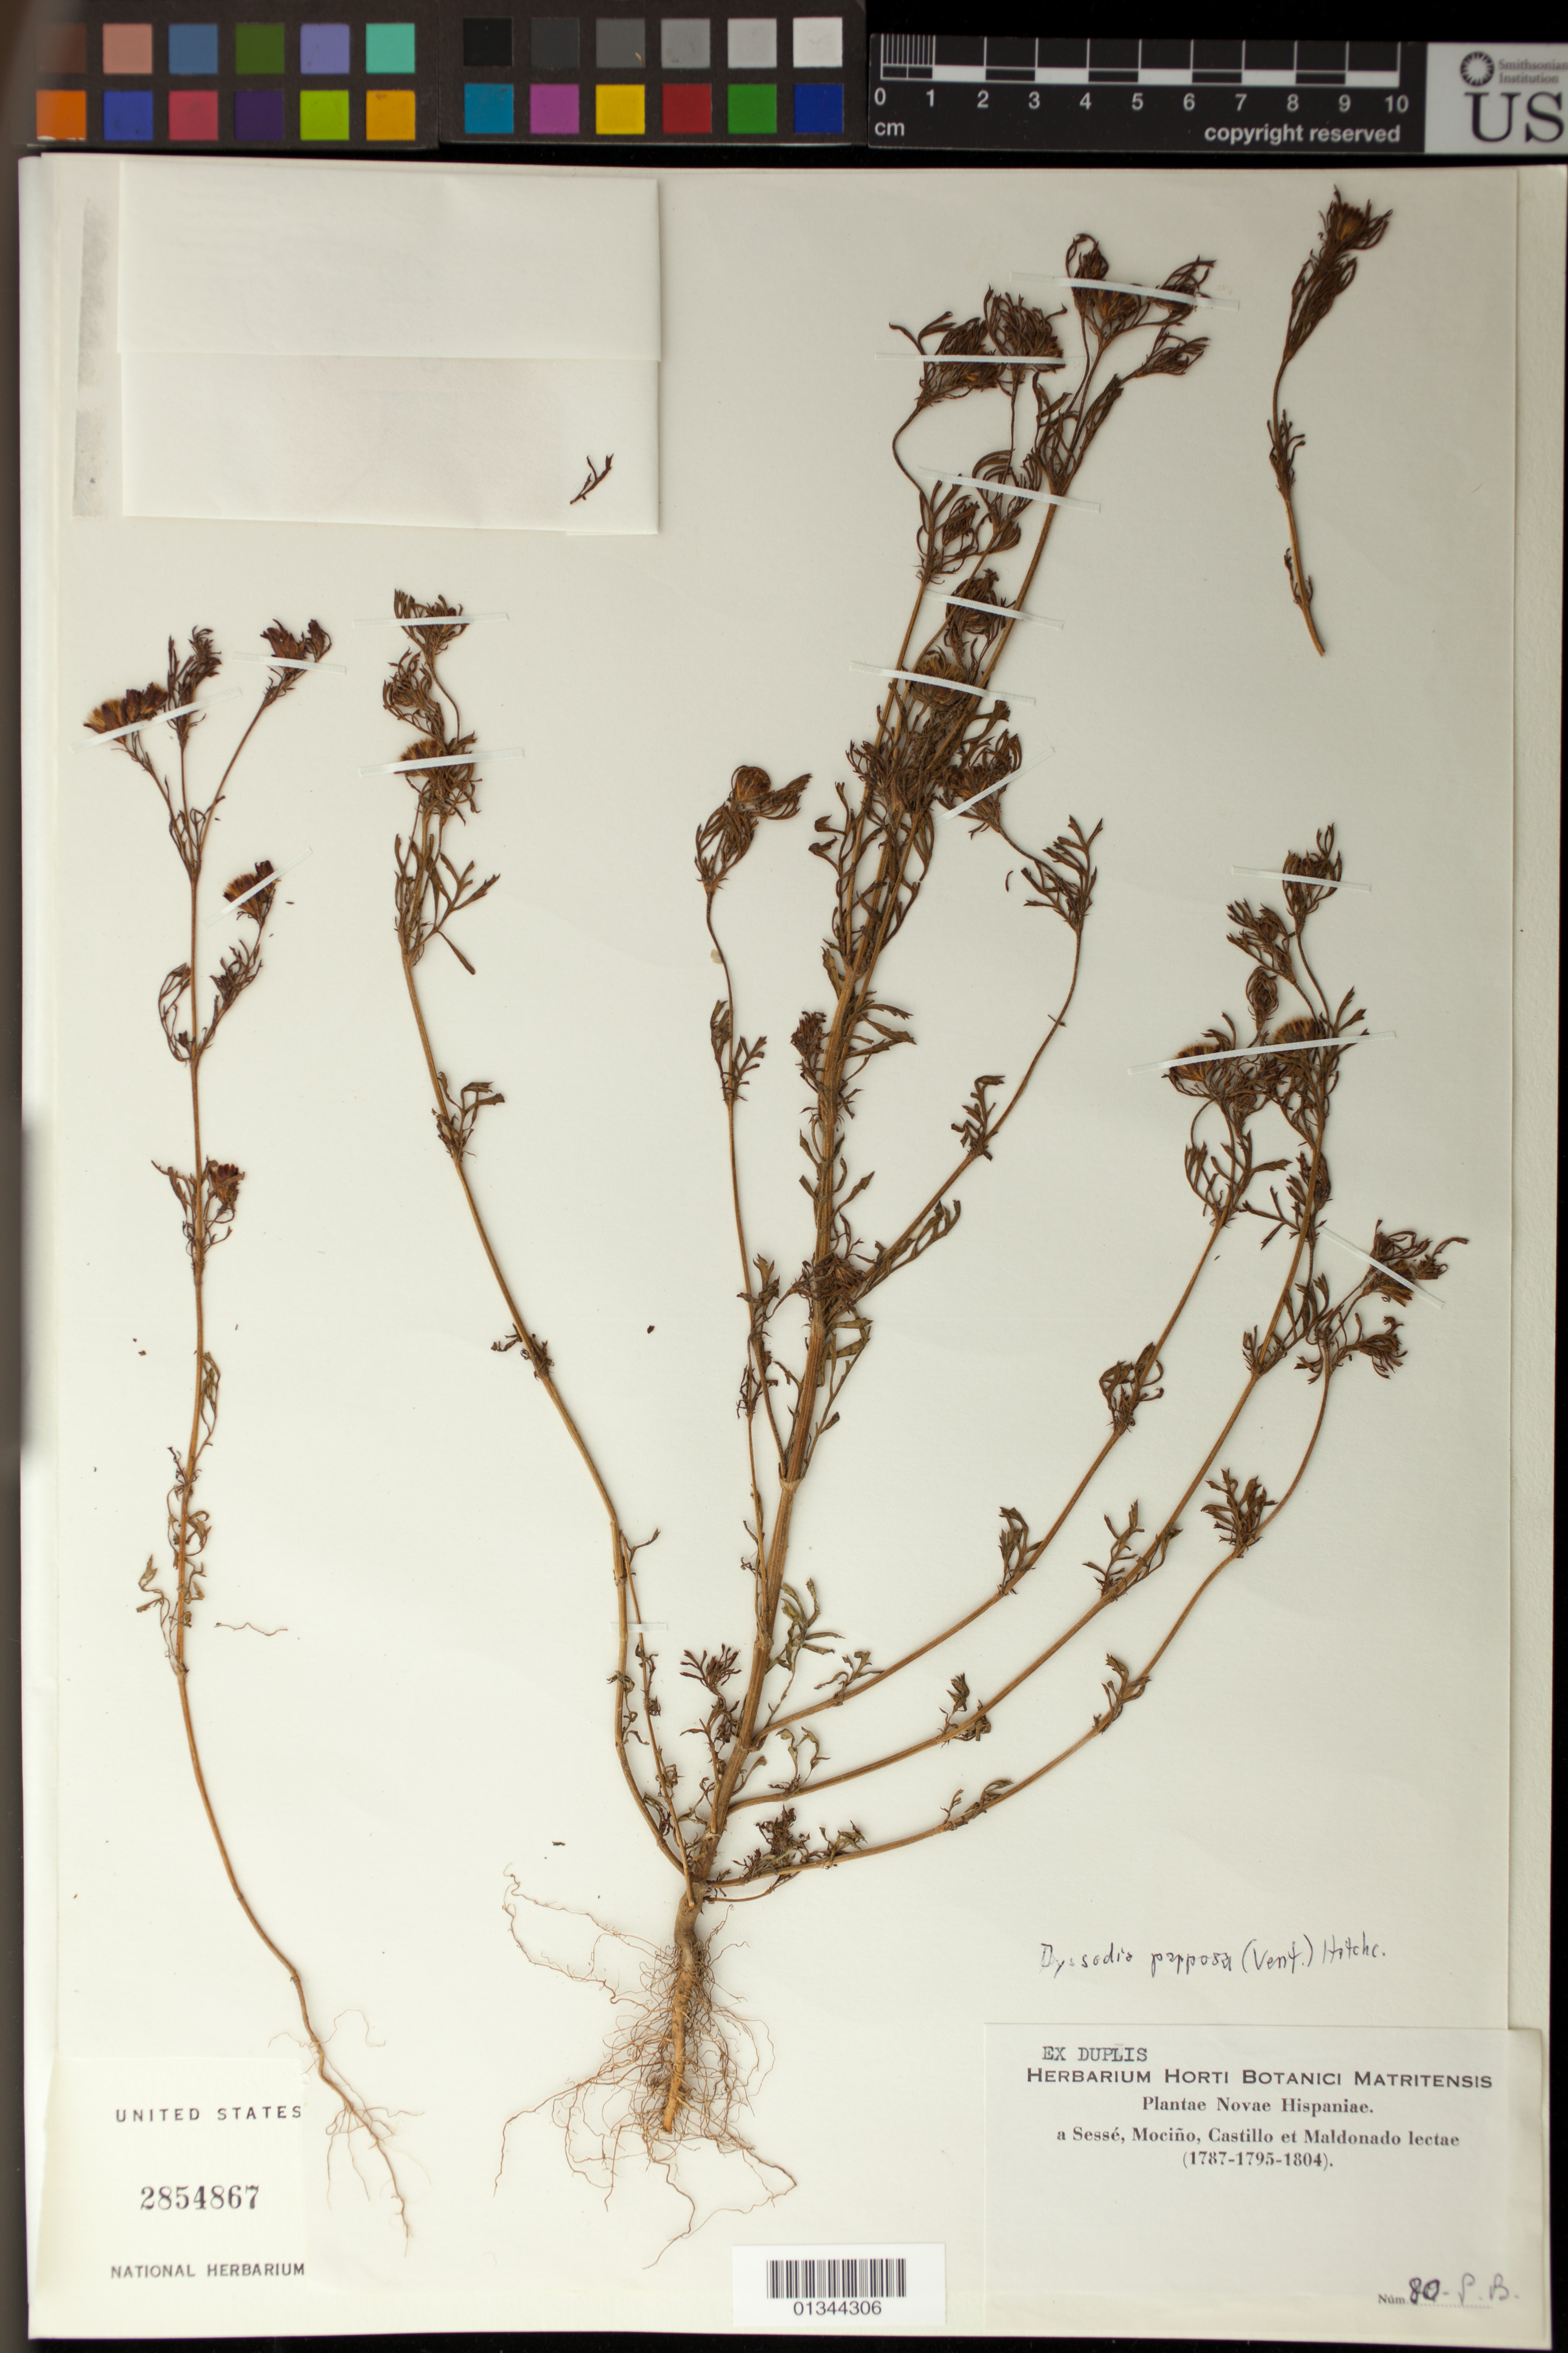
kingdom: Plantae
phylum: Tracheophyta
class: Magnoliopsida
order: Asterales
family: Asteraceae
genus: Dyssodia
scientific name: Dyssodia papposa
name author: (Vent.) Hitchc.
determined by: Robinson, Harold E., (US)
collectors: Sessé, --, Mociño, Castillo, -- & Maldonado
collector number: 80-P.B.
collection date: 1787/1804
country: Mexico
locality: Novae Hispaniae.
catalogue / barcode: US 2854867